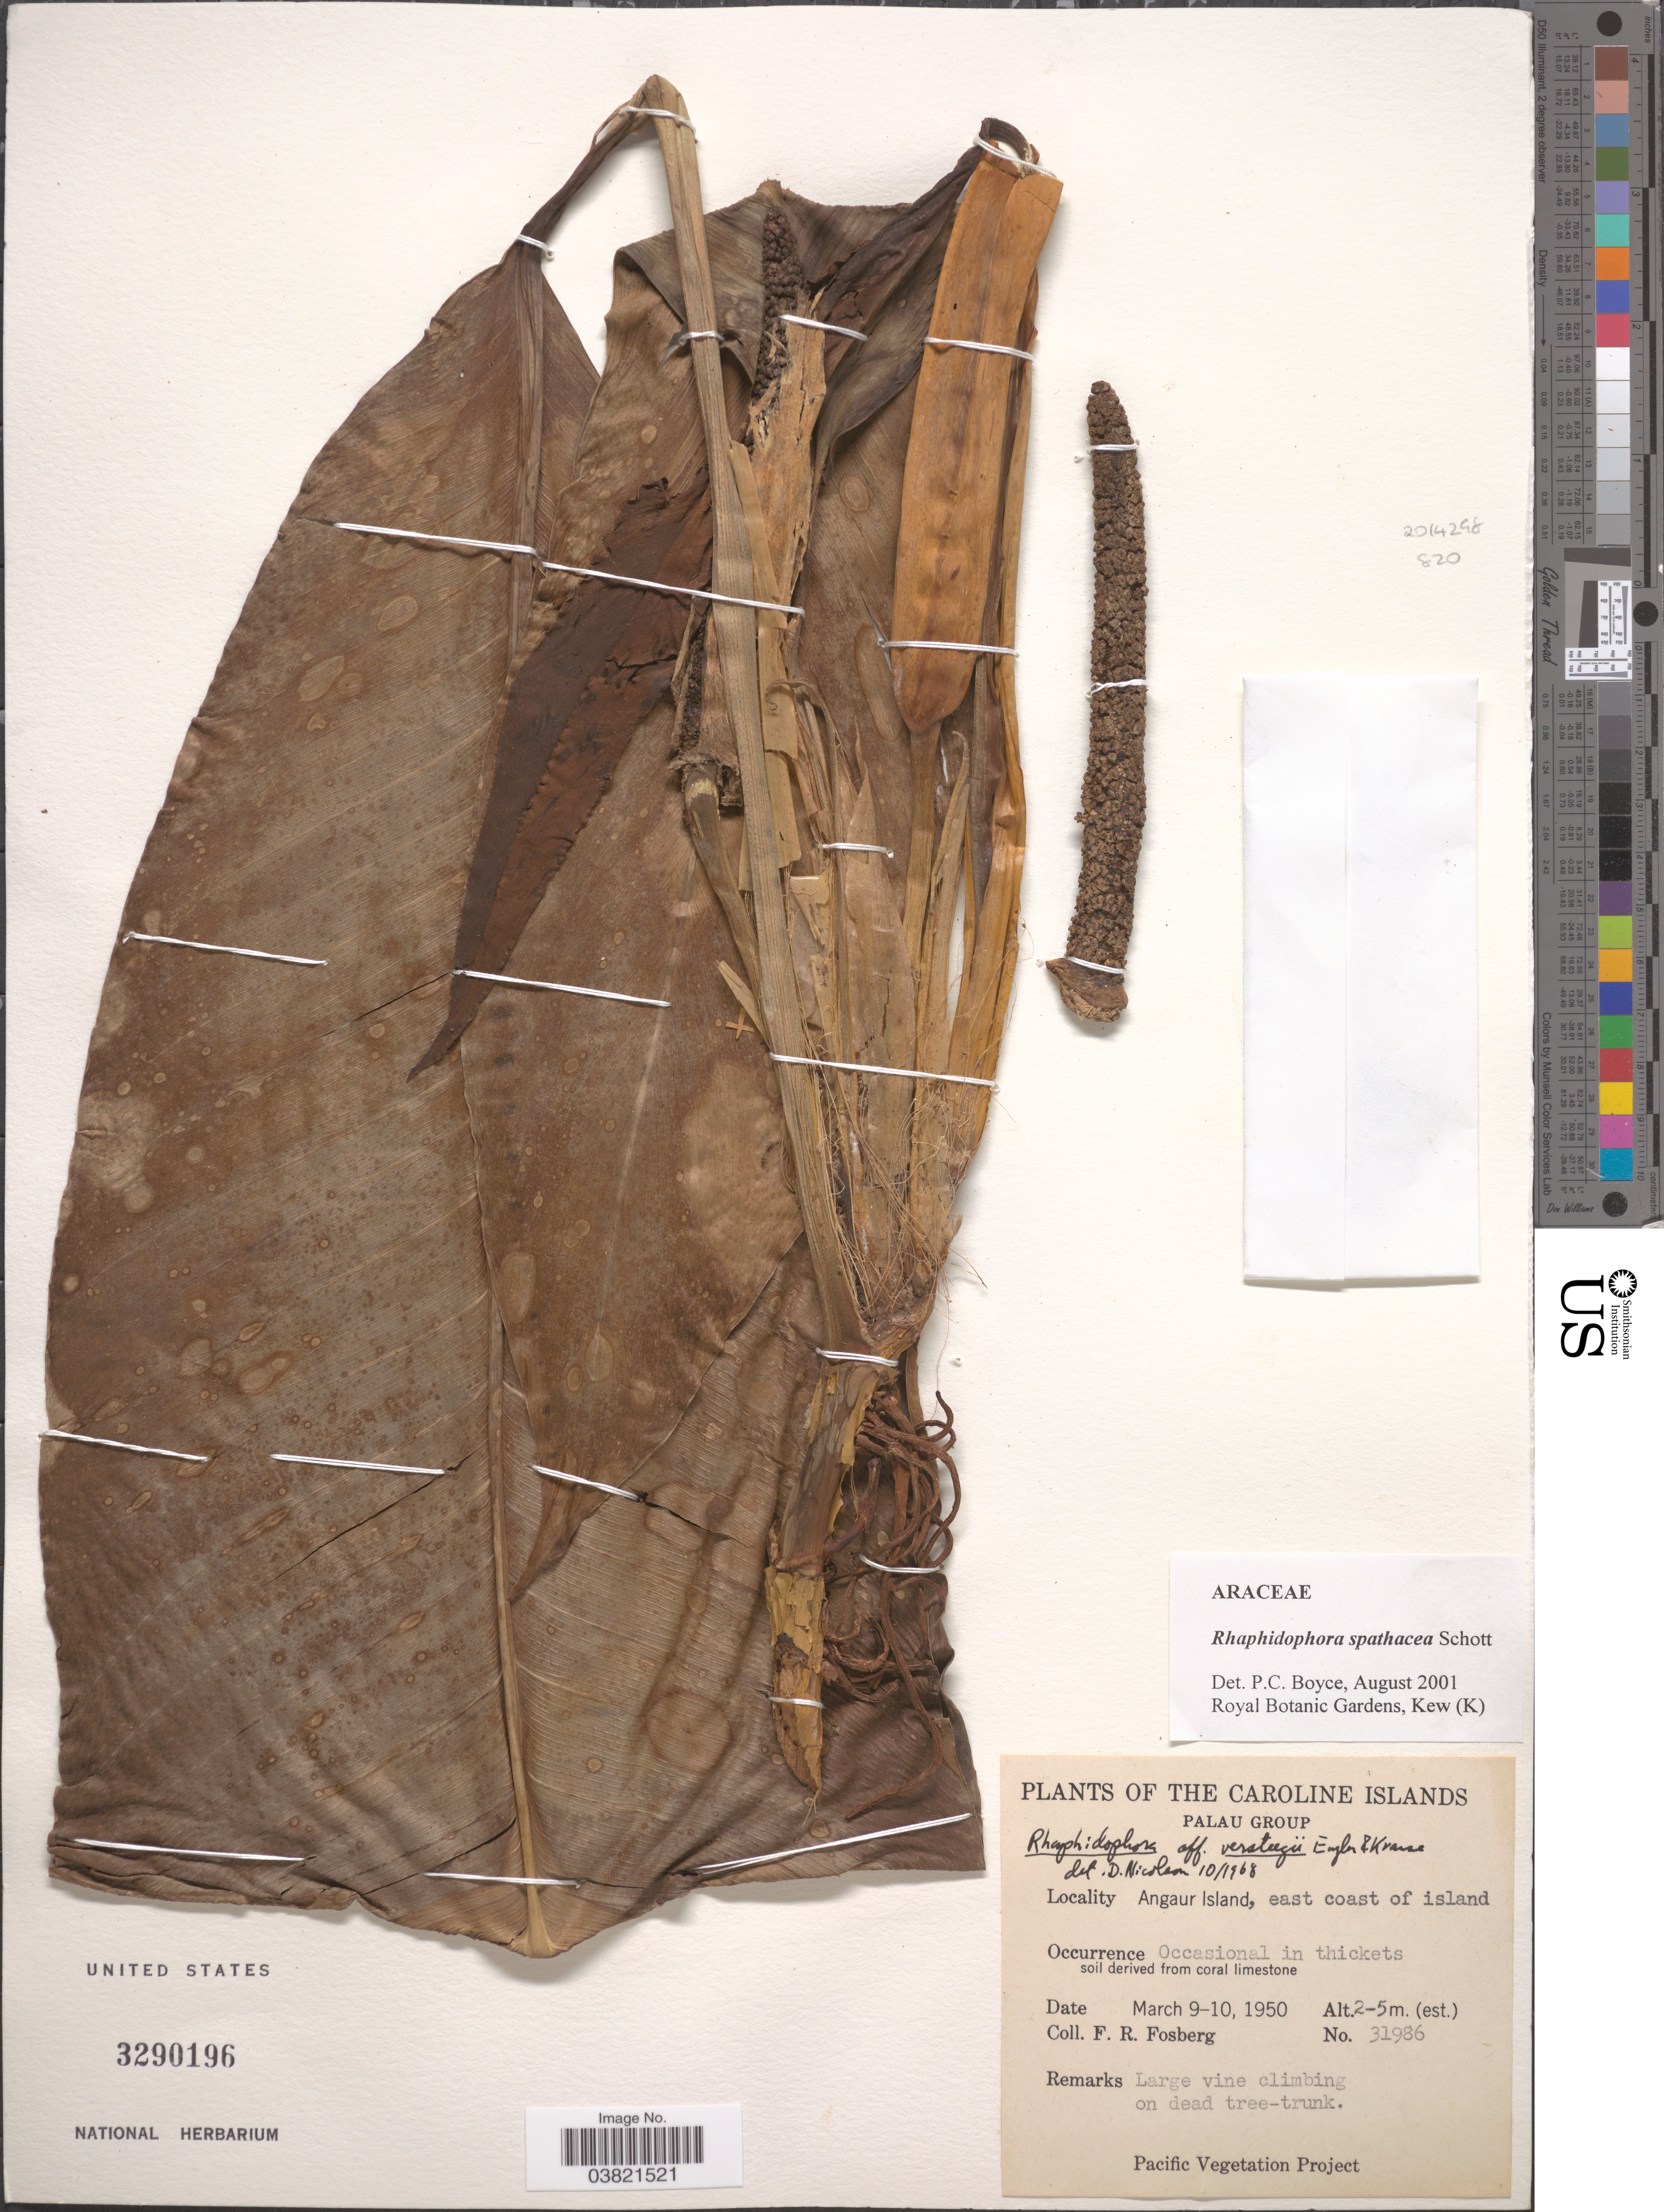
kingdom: Plantae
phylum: Tracheophyta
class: Liliopsida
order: Alismatales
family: Araceae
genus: Rhaphidophora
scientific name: Rhaphidophora spathacea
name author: Schott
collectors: F. R. Fosberg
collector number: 31986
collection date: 1950-03-09/1950-03-10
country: Palau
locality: Caroline Islands. Palau Group. Angaur Island, east coast of island.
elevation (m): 2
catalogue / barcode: US 3290196